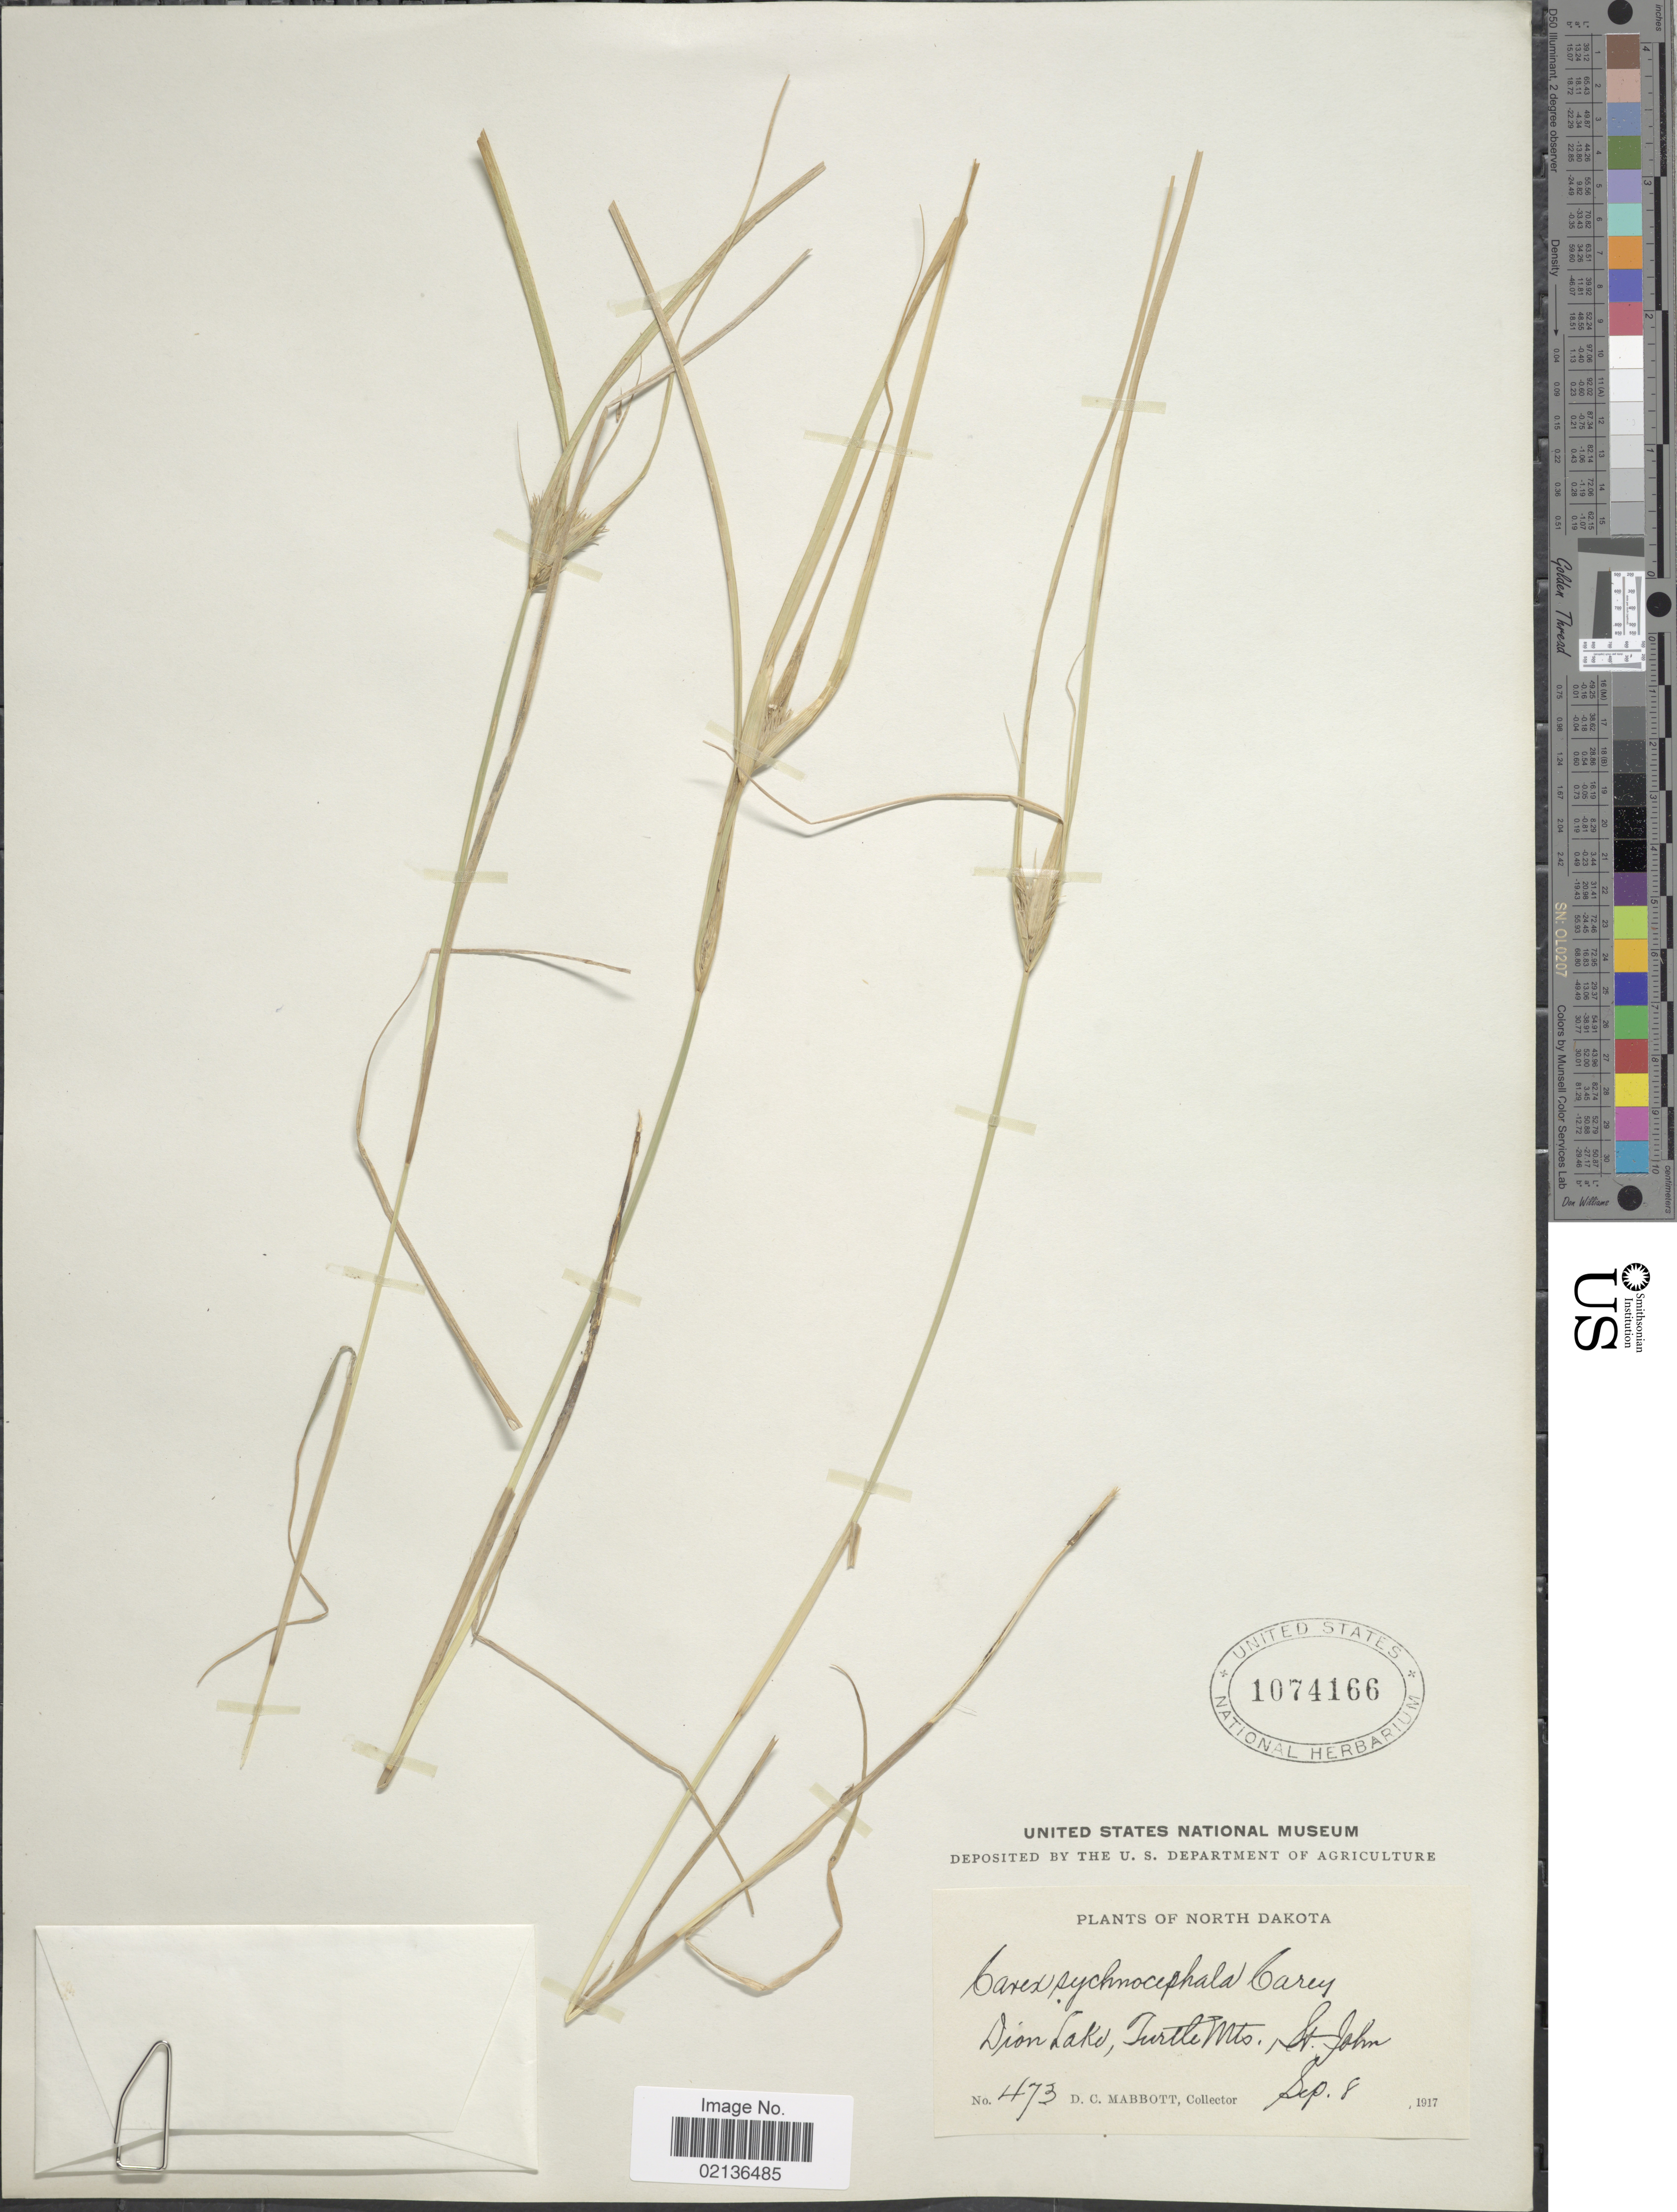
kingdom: Plantae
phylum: Tracheophyta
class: Liliopsida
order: Poales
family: Cyperaceae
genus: Carex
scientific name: Carex sychnocephala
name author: J. Carey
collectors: D. Mabbott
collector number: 473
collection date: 1917-09-08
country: United States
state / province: North Dakota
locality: Dion Lake, Turtle Mts., St. John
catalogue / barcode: US 1074166